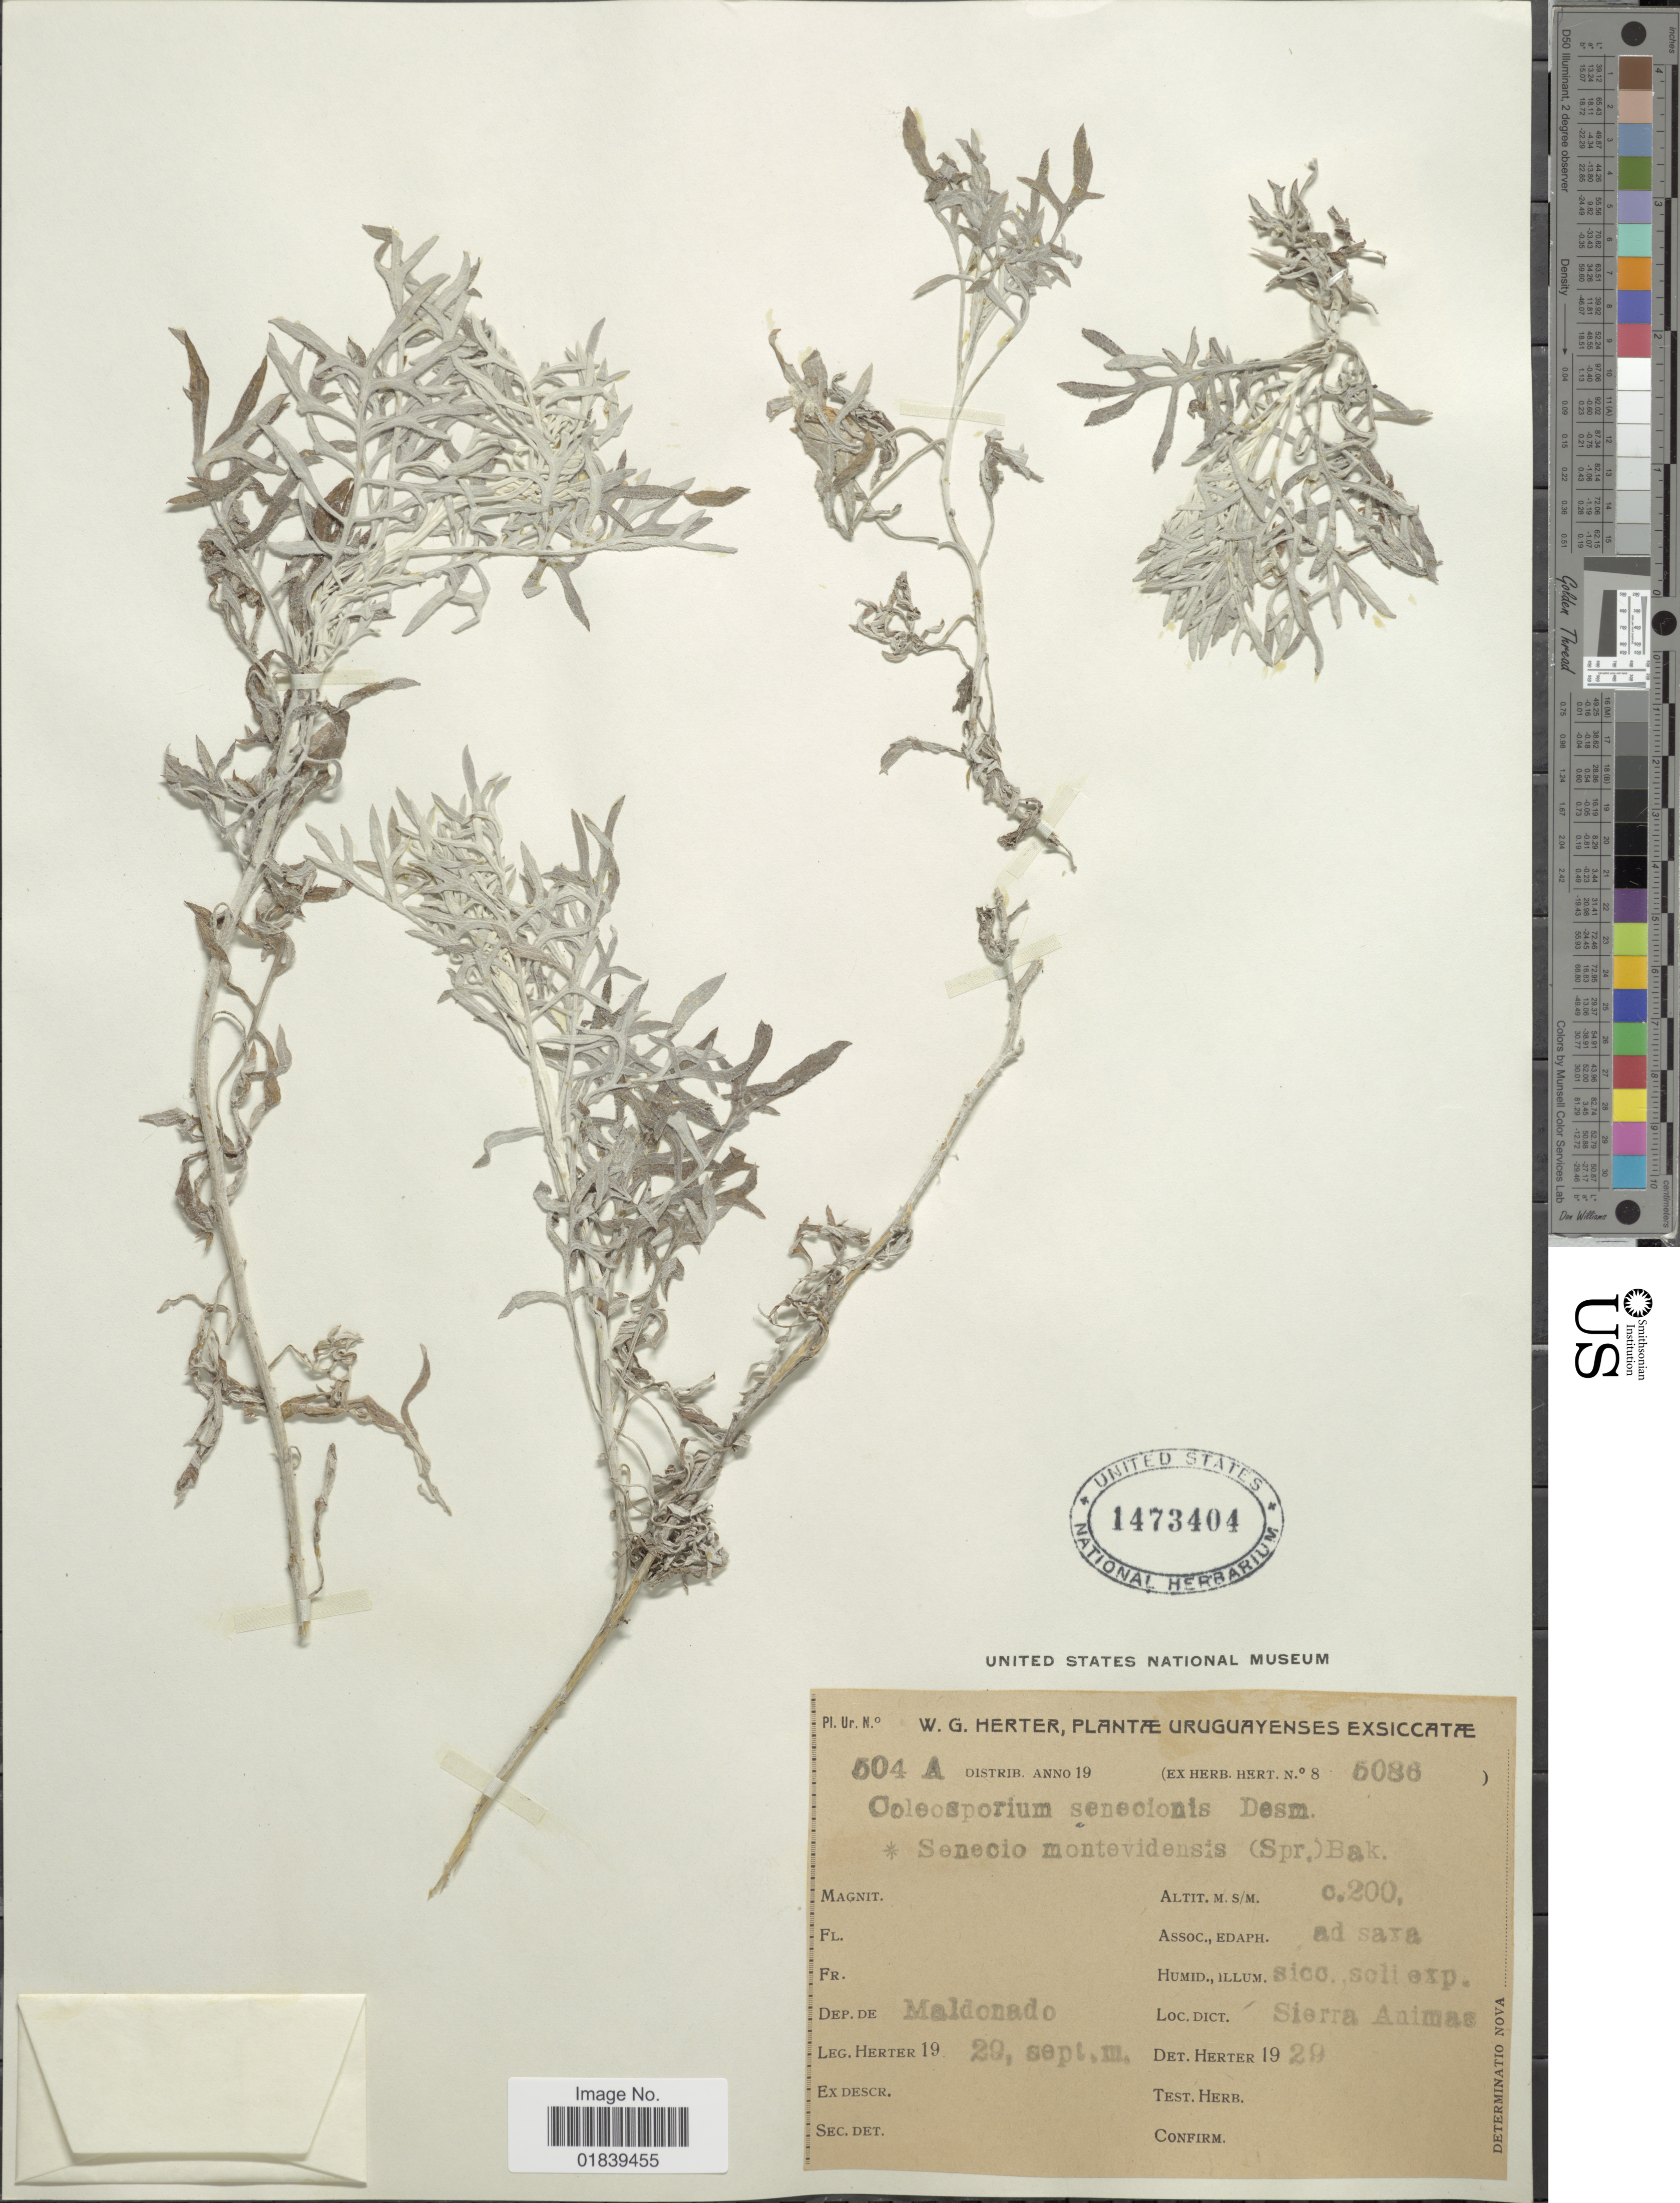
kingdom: Plantae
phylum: Tracheophyta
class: Magnoliopsida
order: Asterales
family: Asteraceae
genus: Senecio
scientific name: Senecio montevidensis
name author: (Spreng.) Baker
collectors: W. G. Herter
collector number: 504A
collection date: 1929-09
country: Uruguay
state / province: Maldonado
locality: Sierra Animas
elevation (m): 200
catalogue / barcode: US 1473404